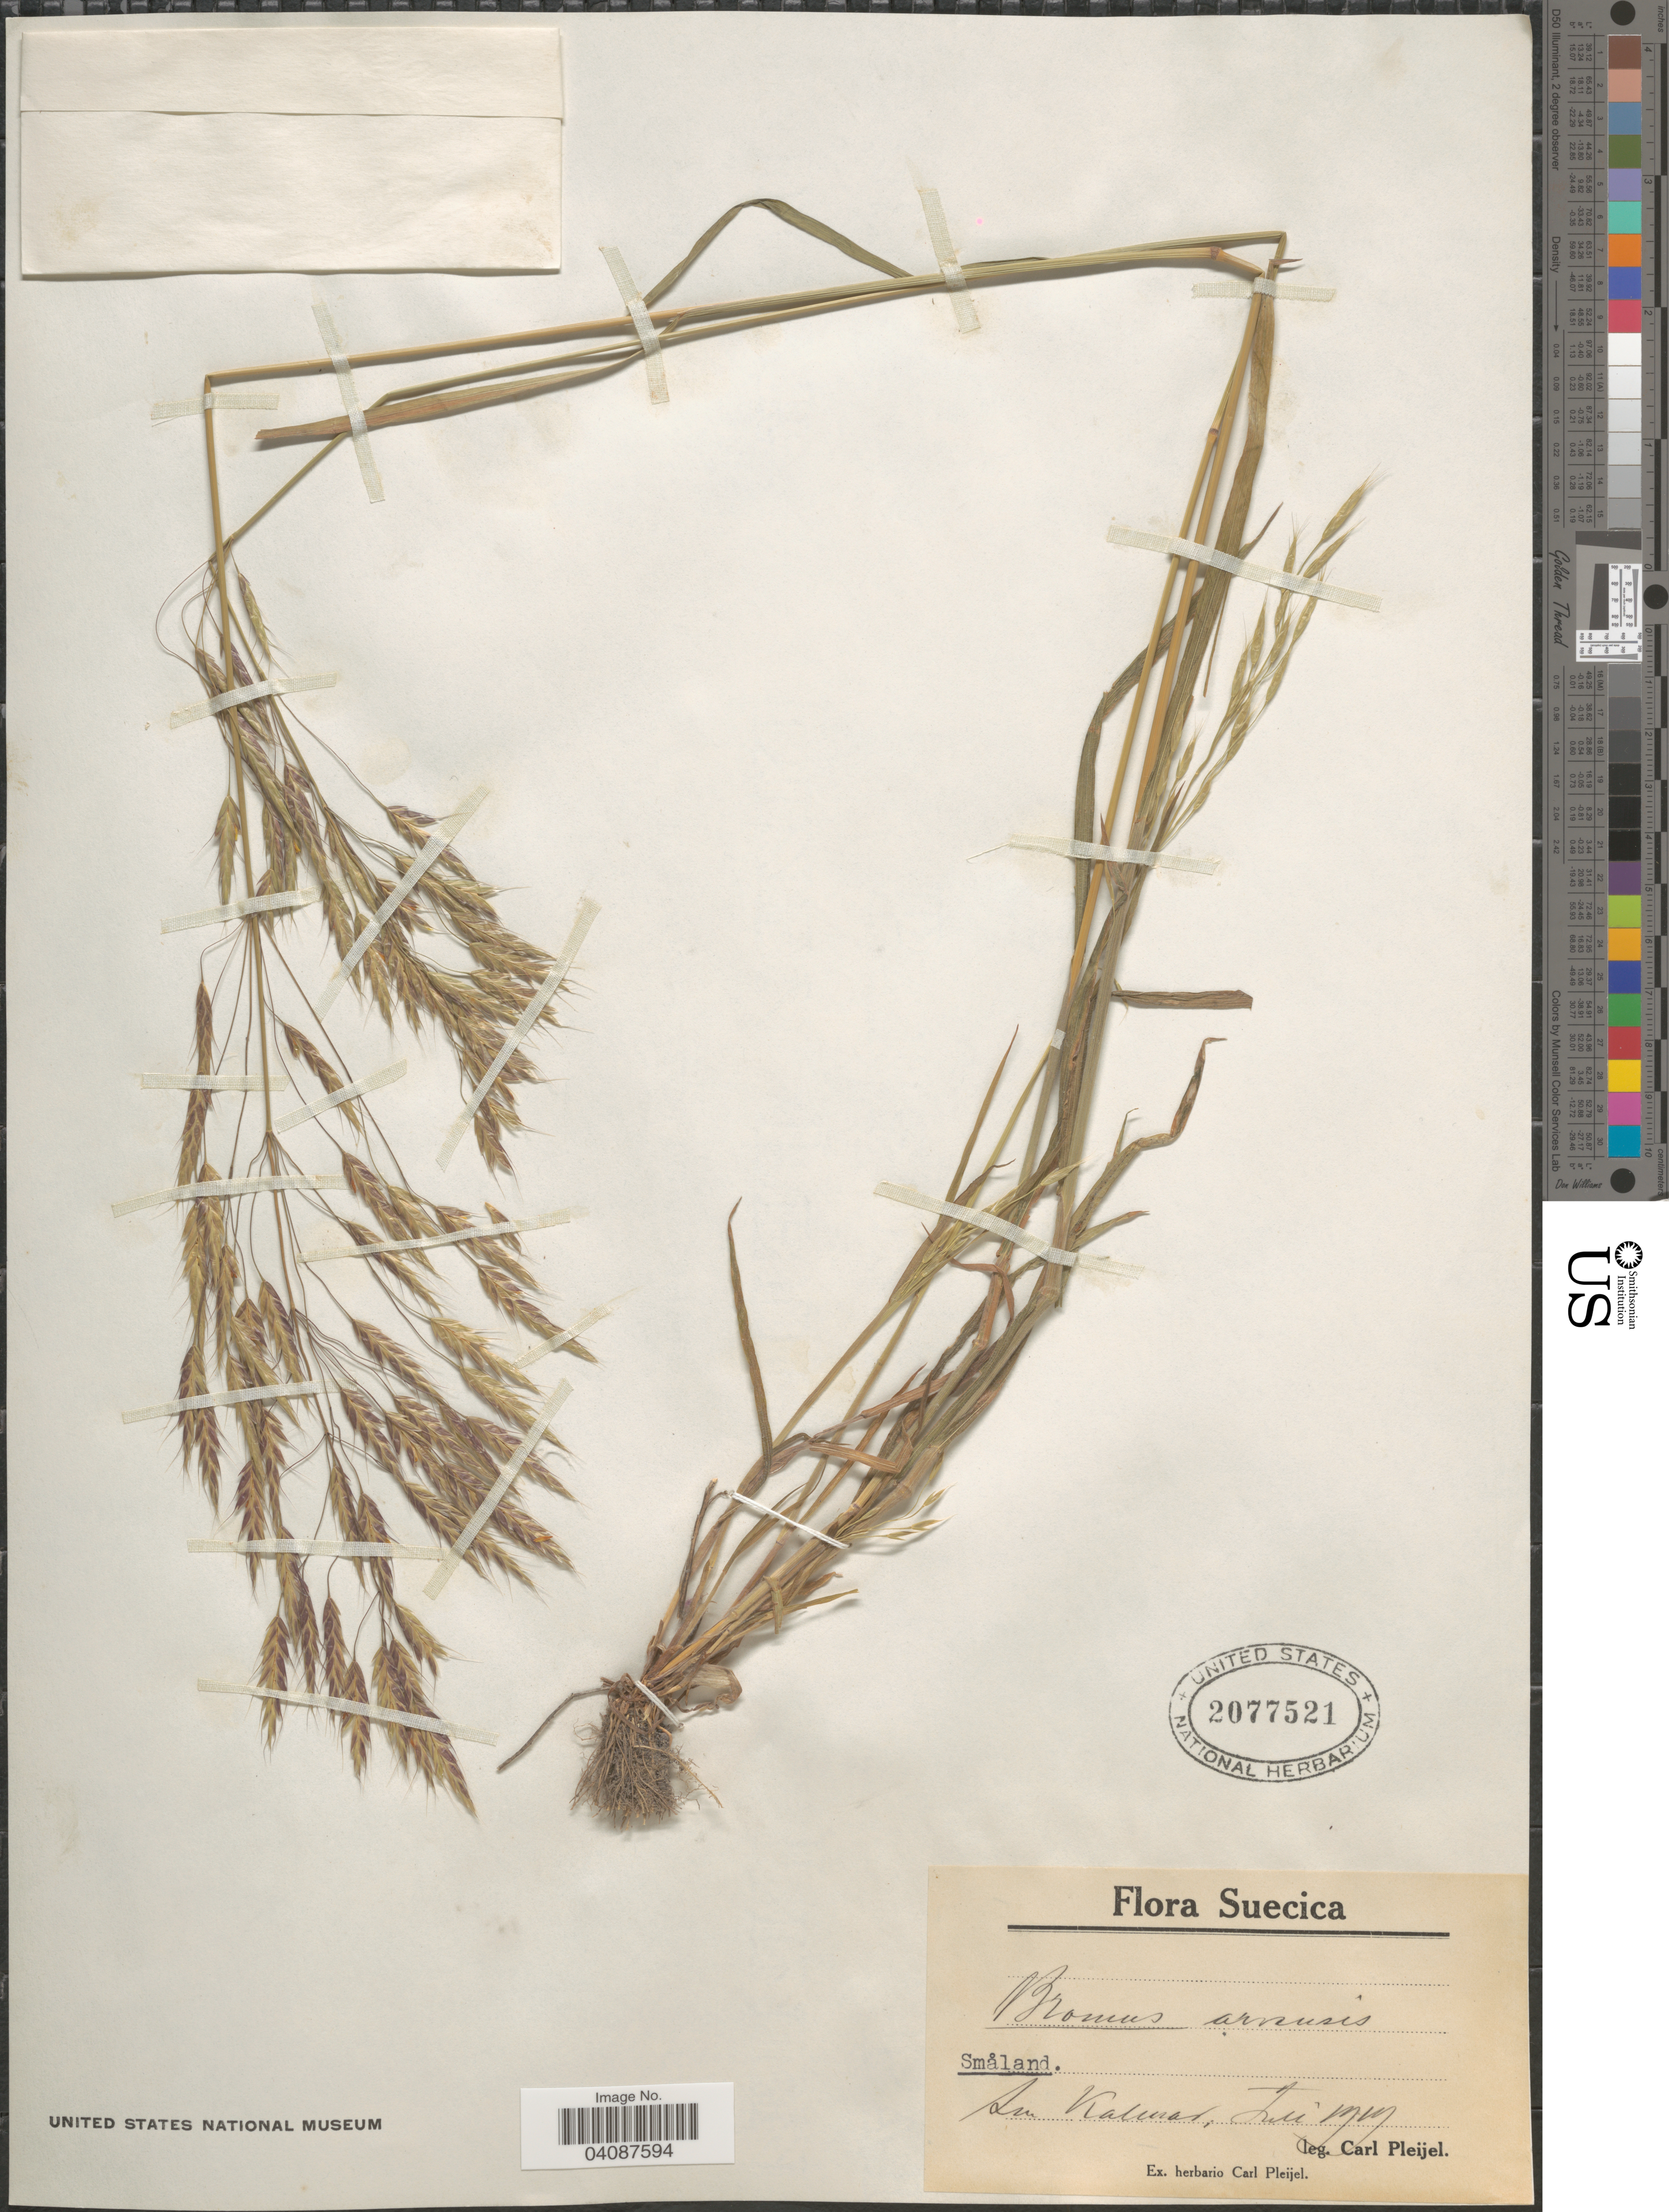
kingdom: Plantae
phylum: Tracheophyta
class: Liliopsida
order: Poales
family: Poaceae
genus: Bromus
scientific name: Bromus arvensis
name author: L.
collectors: C. Pleijel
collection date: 1919-07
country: Sweden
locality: Suecica. Småland. Im Kalmar.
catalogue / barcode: US 2077521